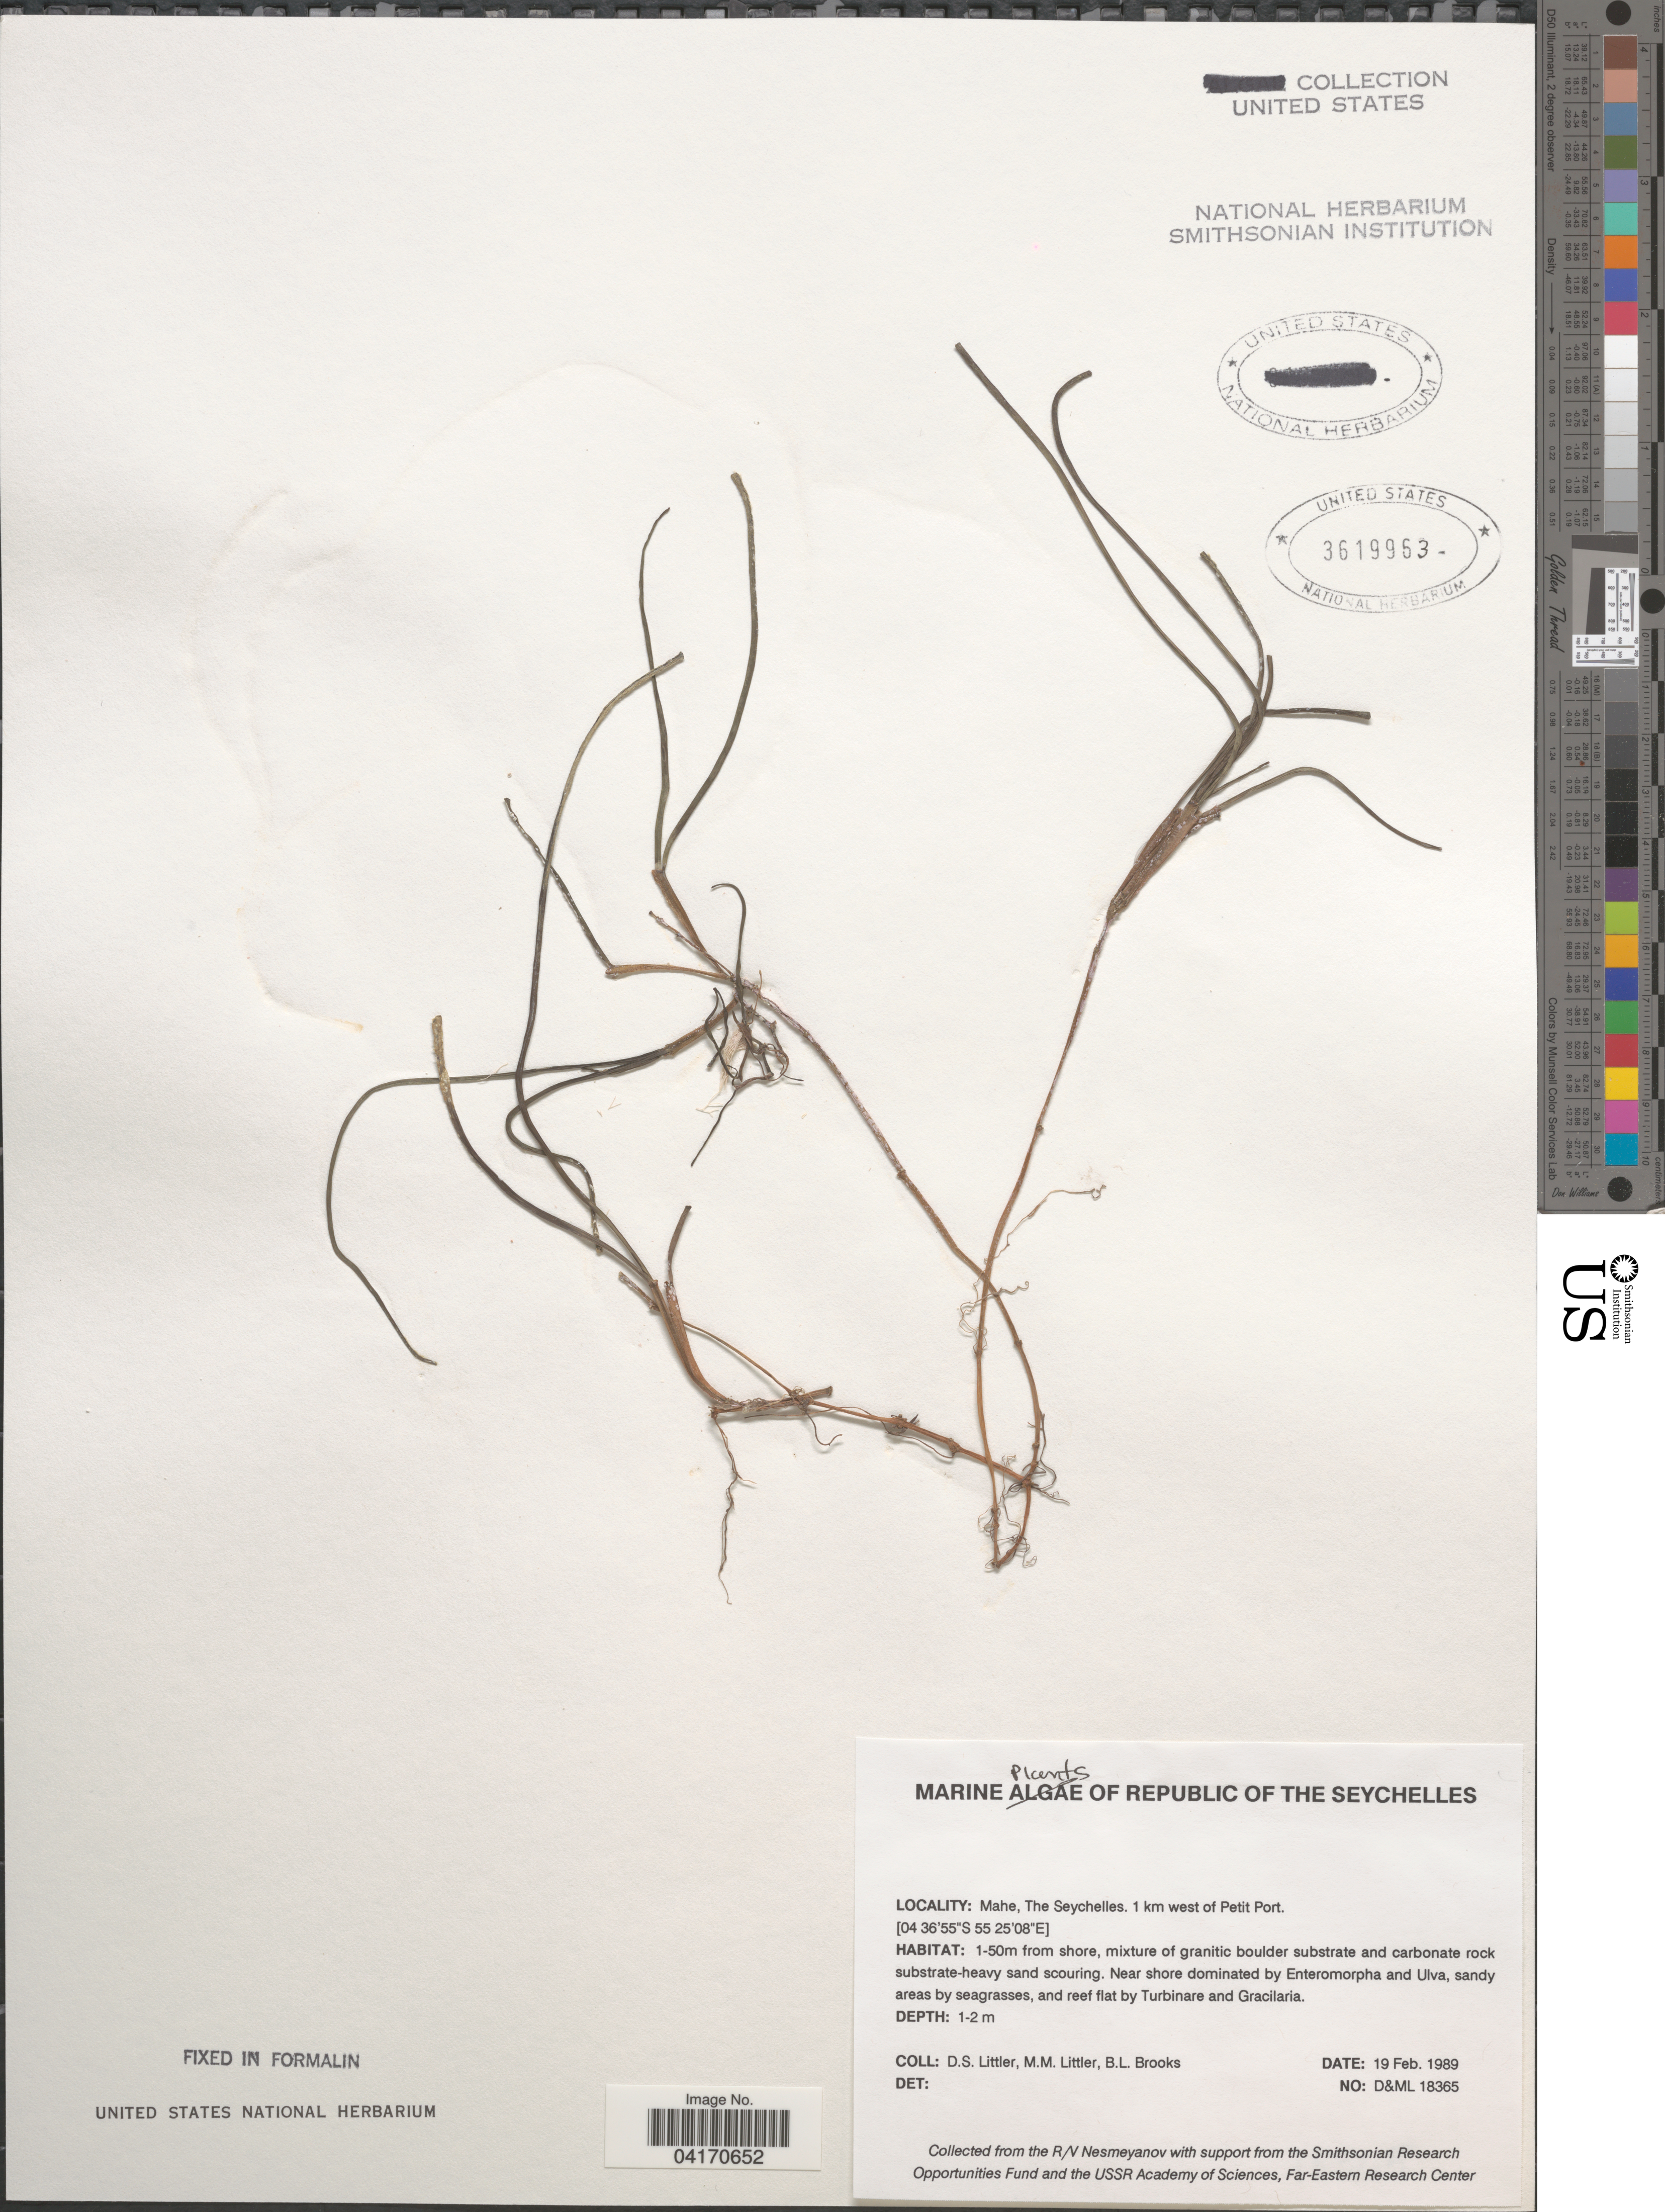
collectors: D. S. Littler & B. Brooks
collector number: D&ML 18365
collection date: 1989-02-19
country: Seychelles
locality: Republic of the Seychelles. Mahe, The Seychelles. 1 km west of Petit Port.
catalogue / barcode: US 3619963